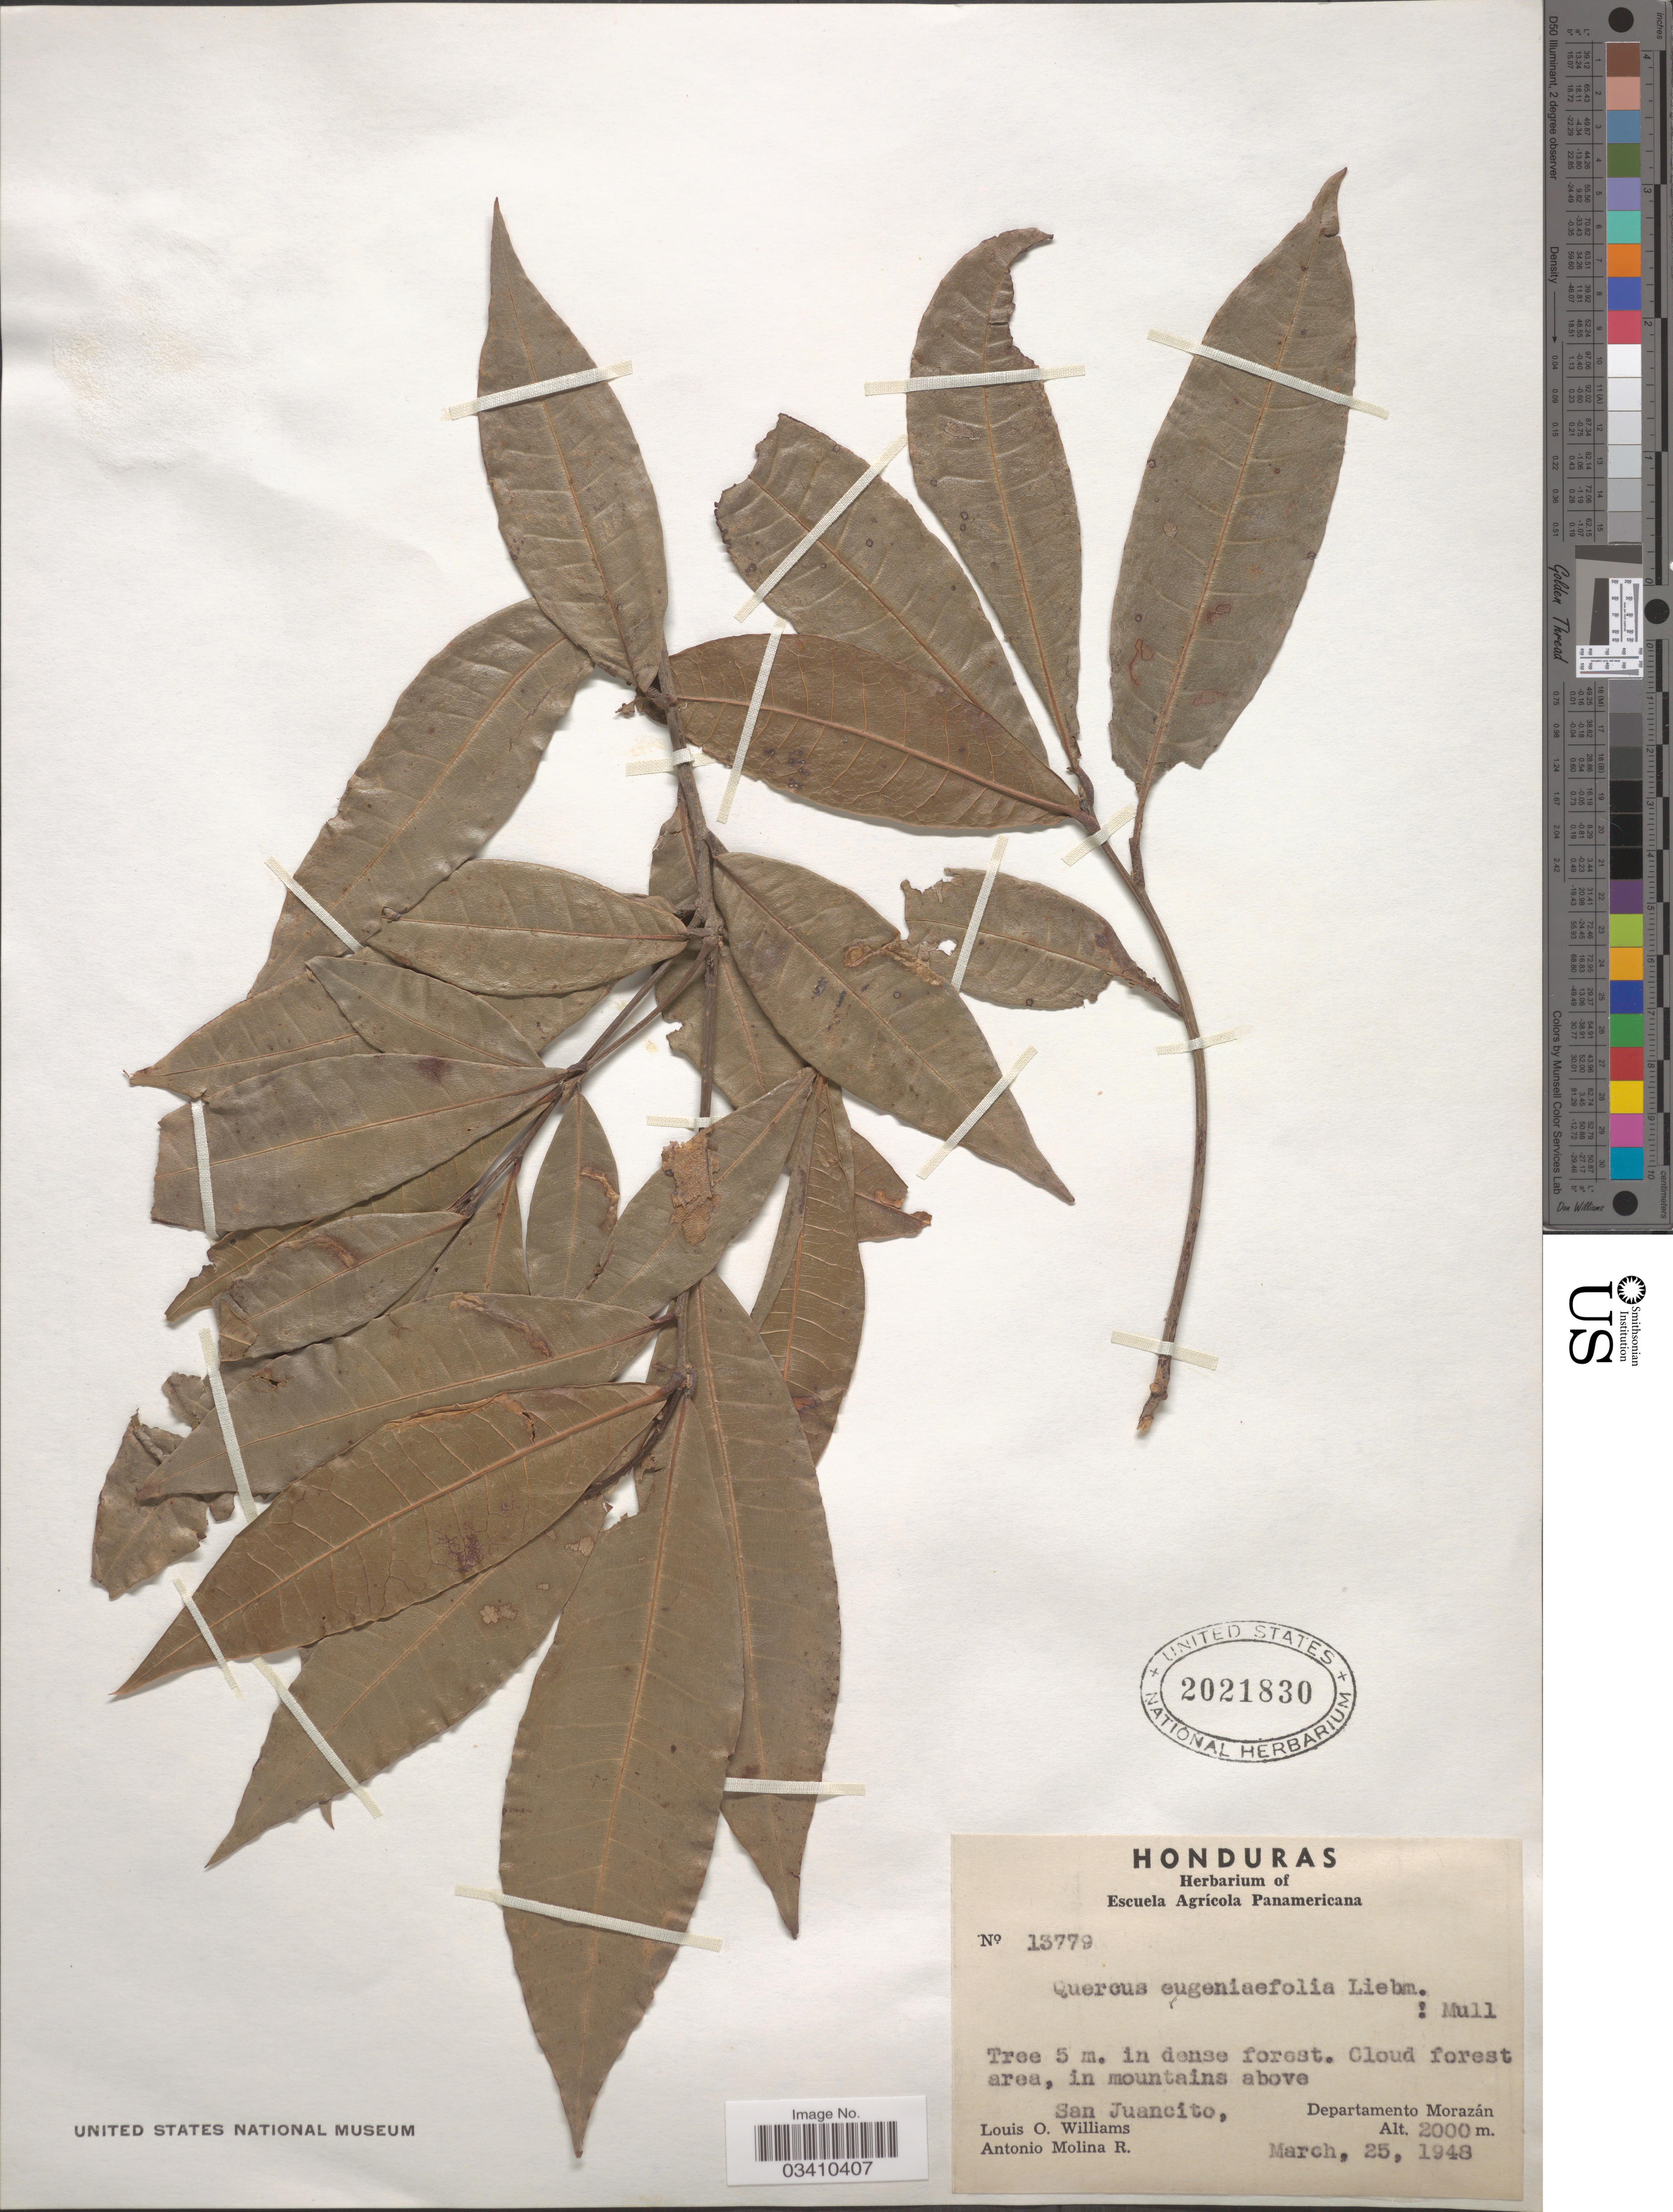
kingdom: Plantae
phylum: Tracheophyta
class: Magnoliopsida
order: Fagales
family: Fagaceae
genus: Quercus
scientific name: Quercus eugeniifolia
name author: Liebm.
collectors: L. O. Williams & A. Molina R.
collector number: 13779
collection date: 1948-03-25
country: Honduras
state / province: Fco. Morazán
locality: Cloud forest area, in mountains above San Juancito, Departamento Morazán.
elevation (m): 2000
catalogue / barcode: US 2021830